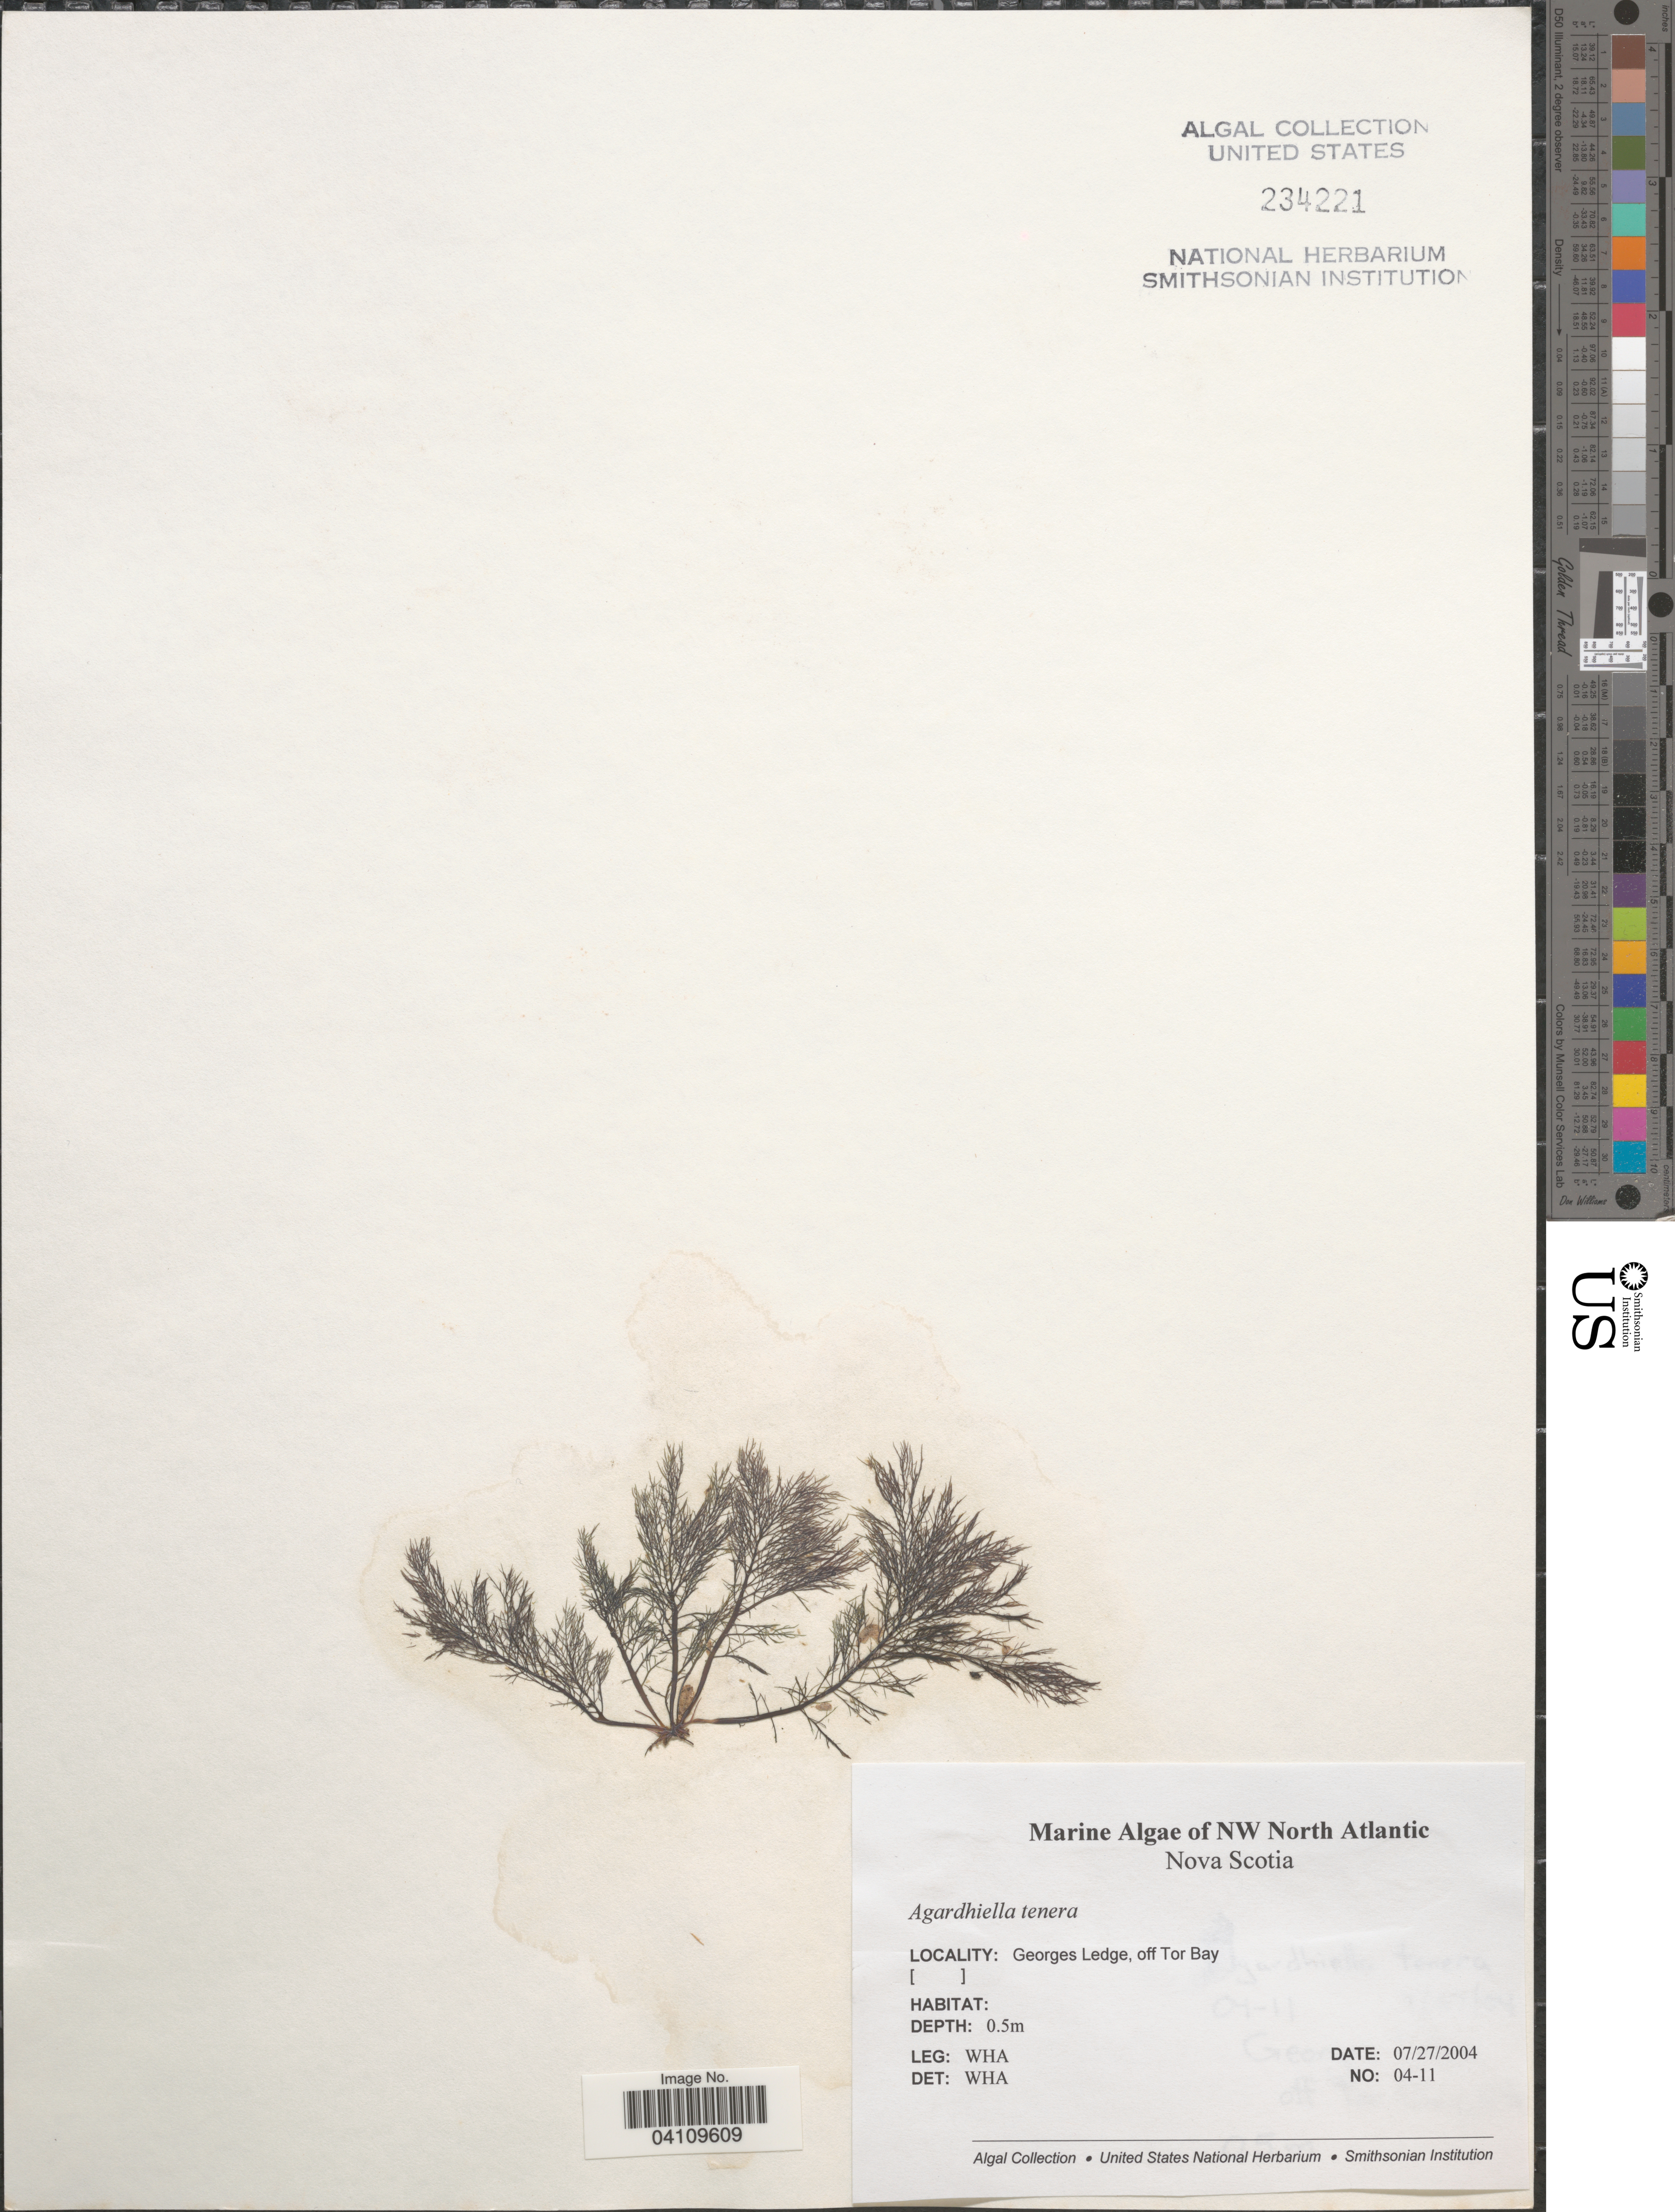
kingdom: Plantae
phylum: Rhodophyta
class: Florideophyceae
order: Gigartinales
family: Solieriaceae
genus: Agardhiella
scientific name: Agardhiella tenera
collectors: W. H. Adey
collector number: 04-11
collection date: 2004-07-27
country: Canada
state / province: Nova Scotia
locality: NW North Atlantic. Georges Ledges, off Tor Bay.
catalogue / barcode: US 234221